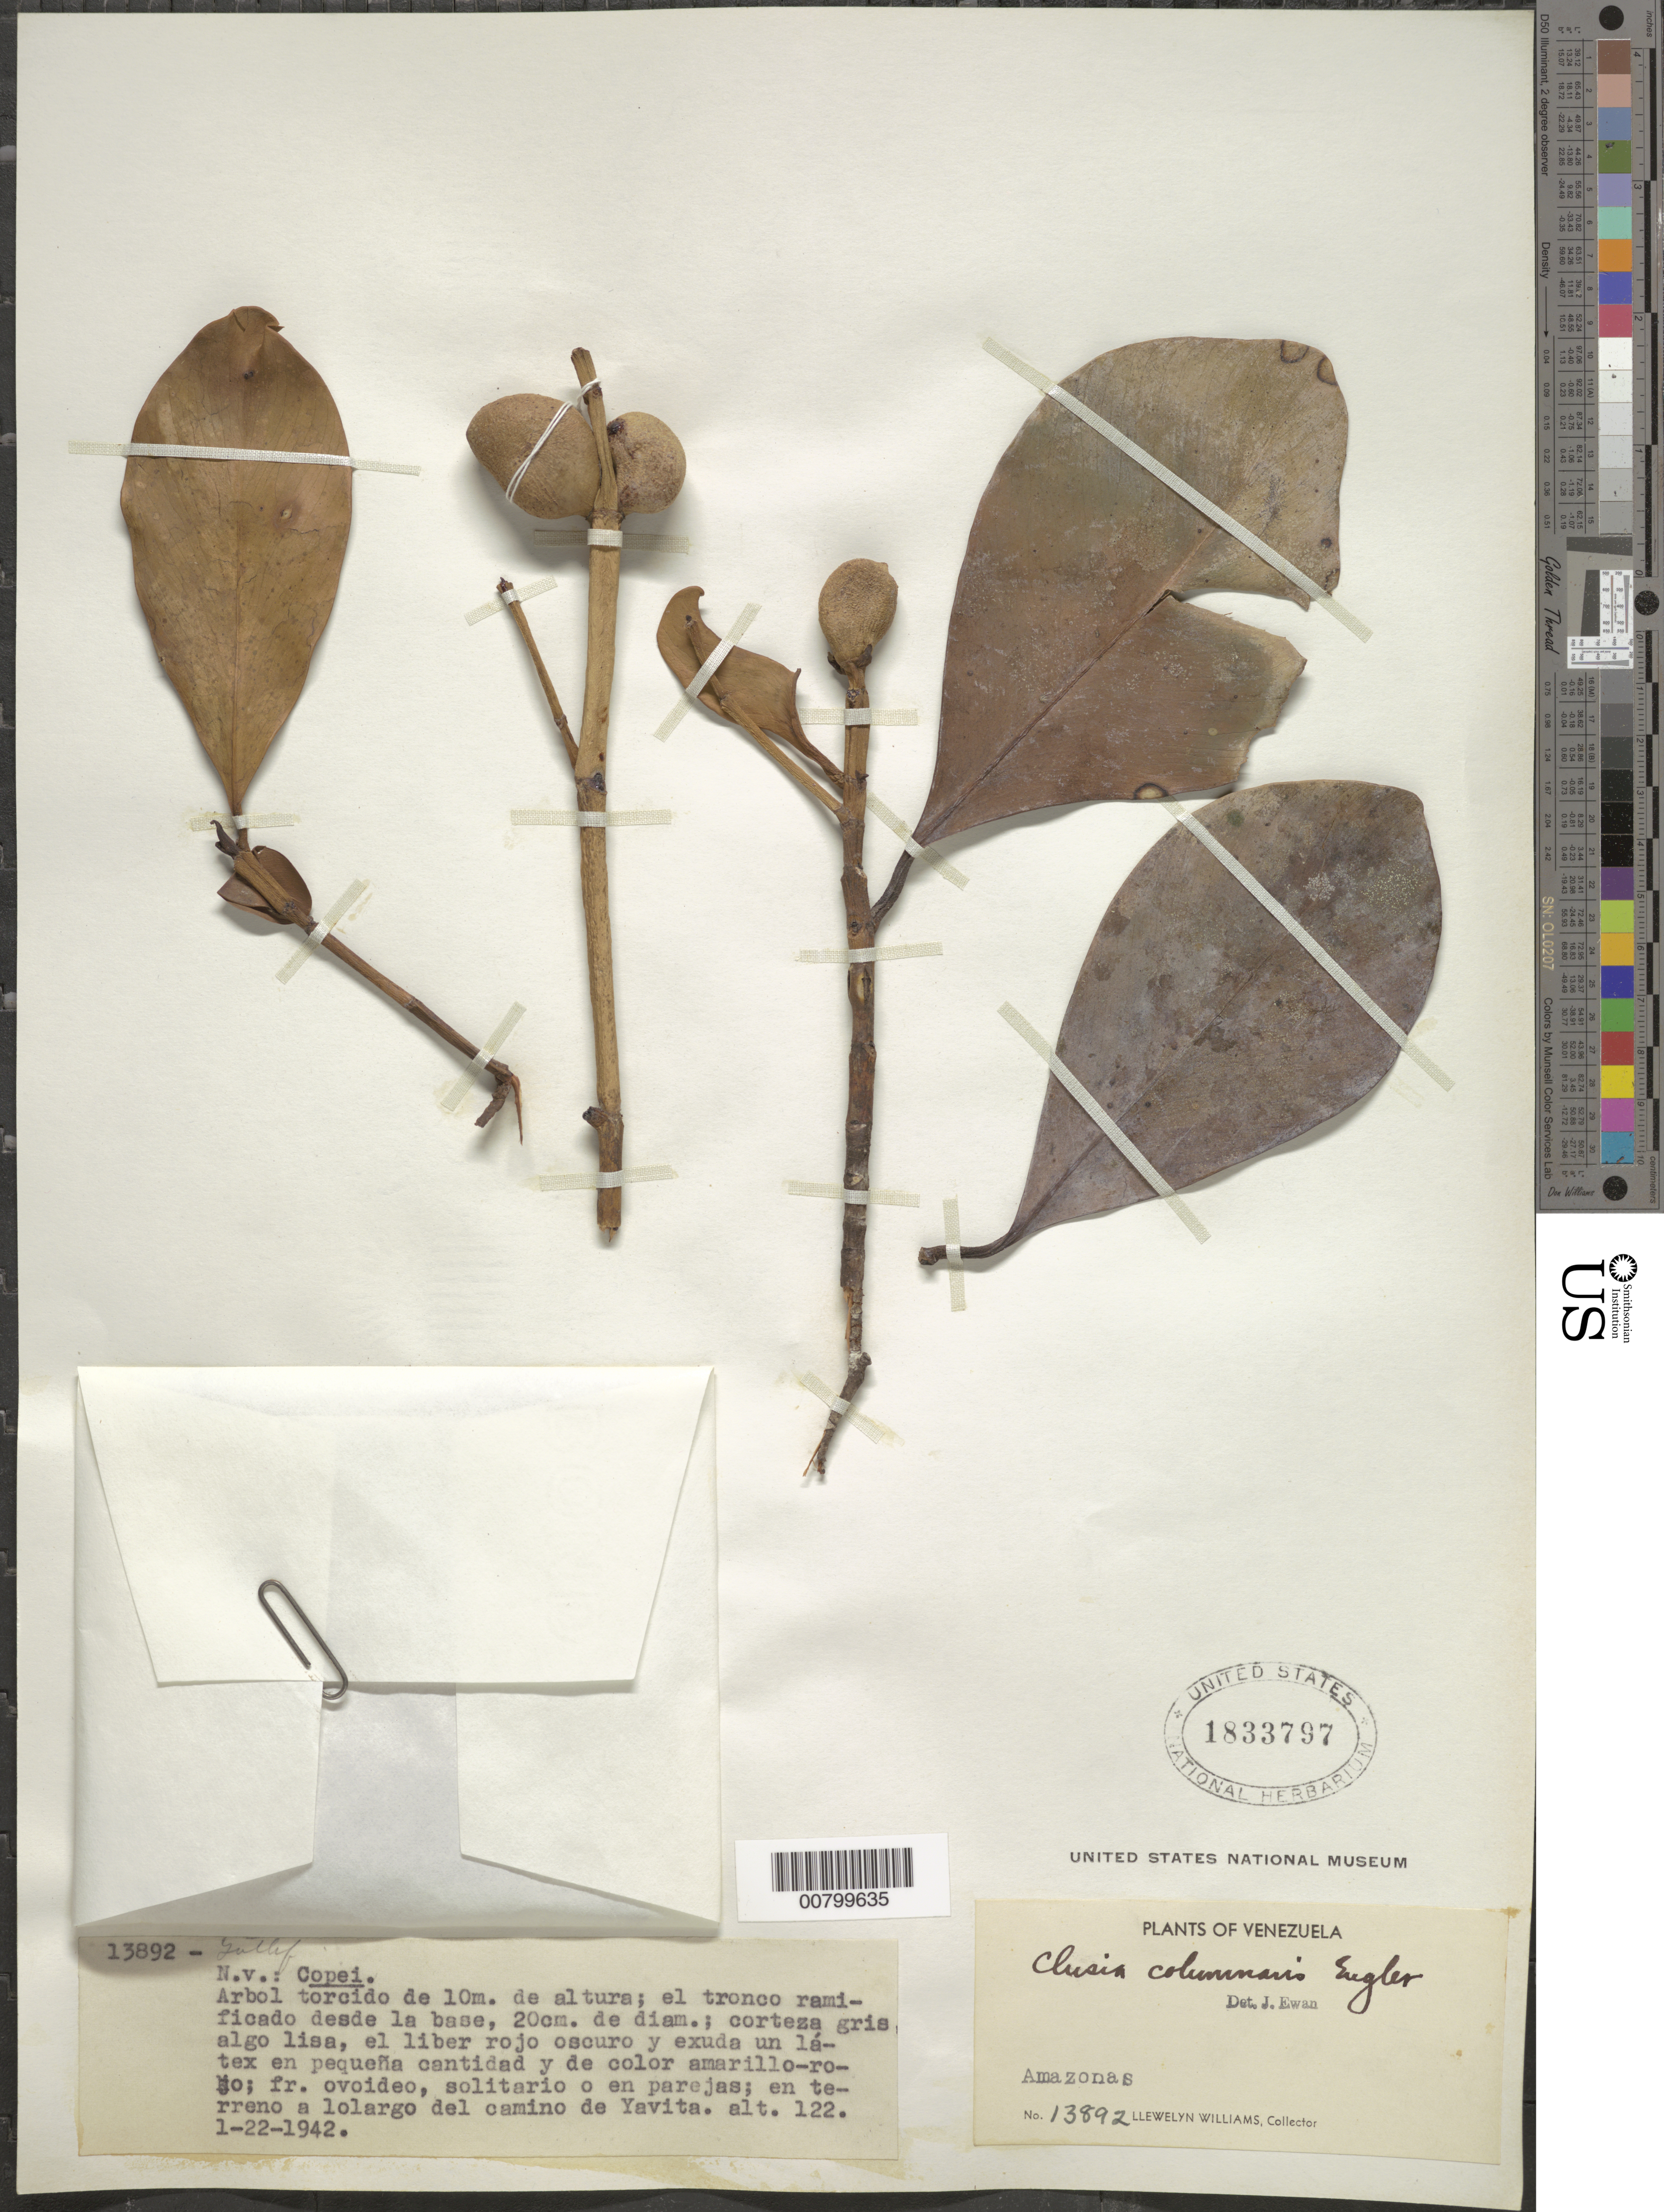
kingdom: Plantae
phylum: Tracheophyta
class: Magnoliopsida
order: Malpighiales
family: Clusiaceae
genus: Clusia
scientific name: Clusia columnaris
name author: Engl.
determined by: Ewan, J. A.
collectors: Ll. Williams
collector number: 13892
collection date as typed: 22-Jan-42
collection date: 1942-01-22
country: Venezuela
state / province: Amazonas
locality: Yavita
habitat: Terreno a lo largo del camino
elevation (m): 122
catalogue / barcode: US 1833797